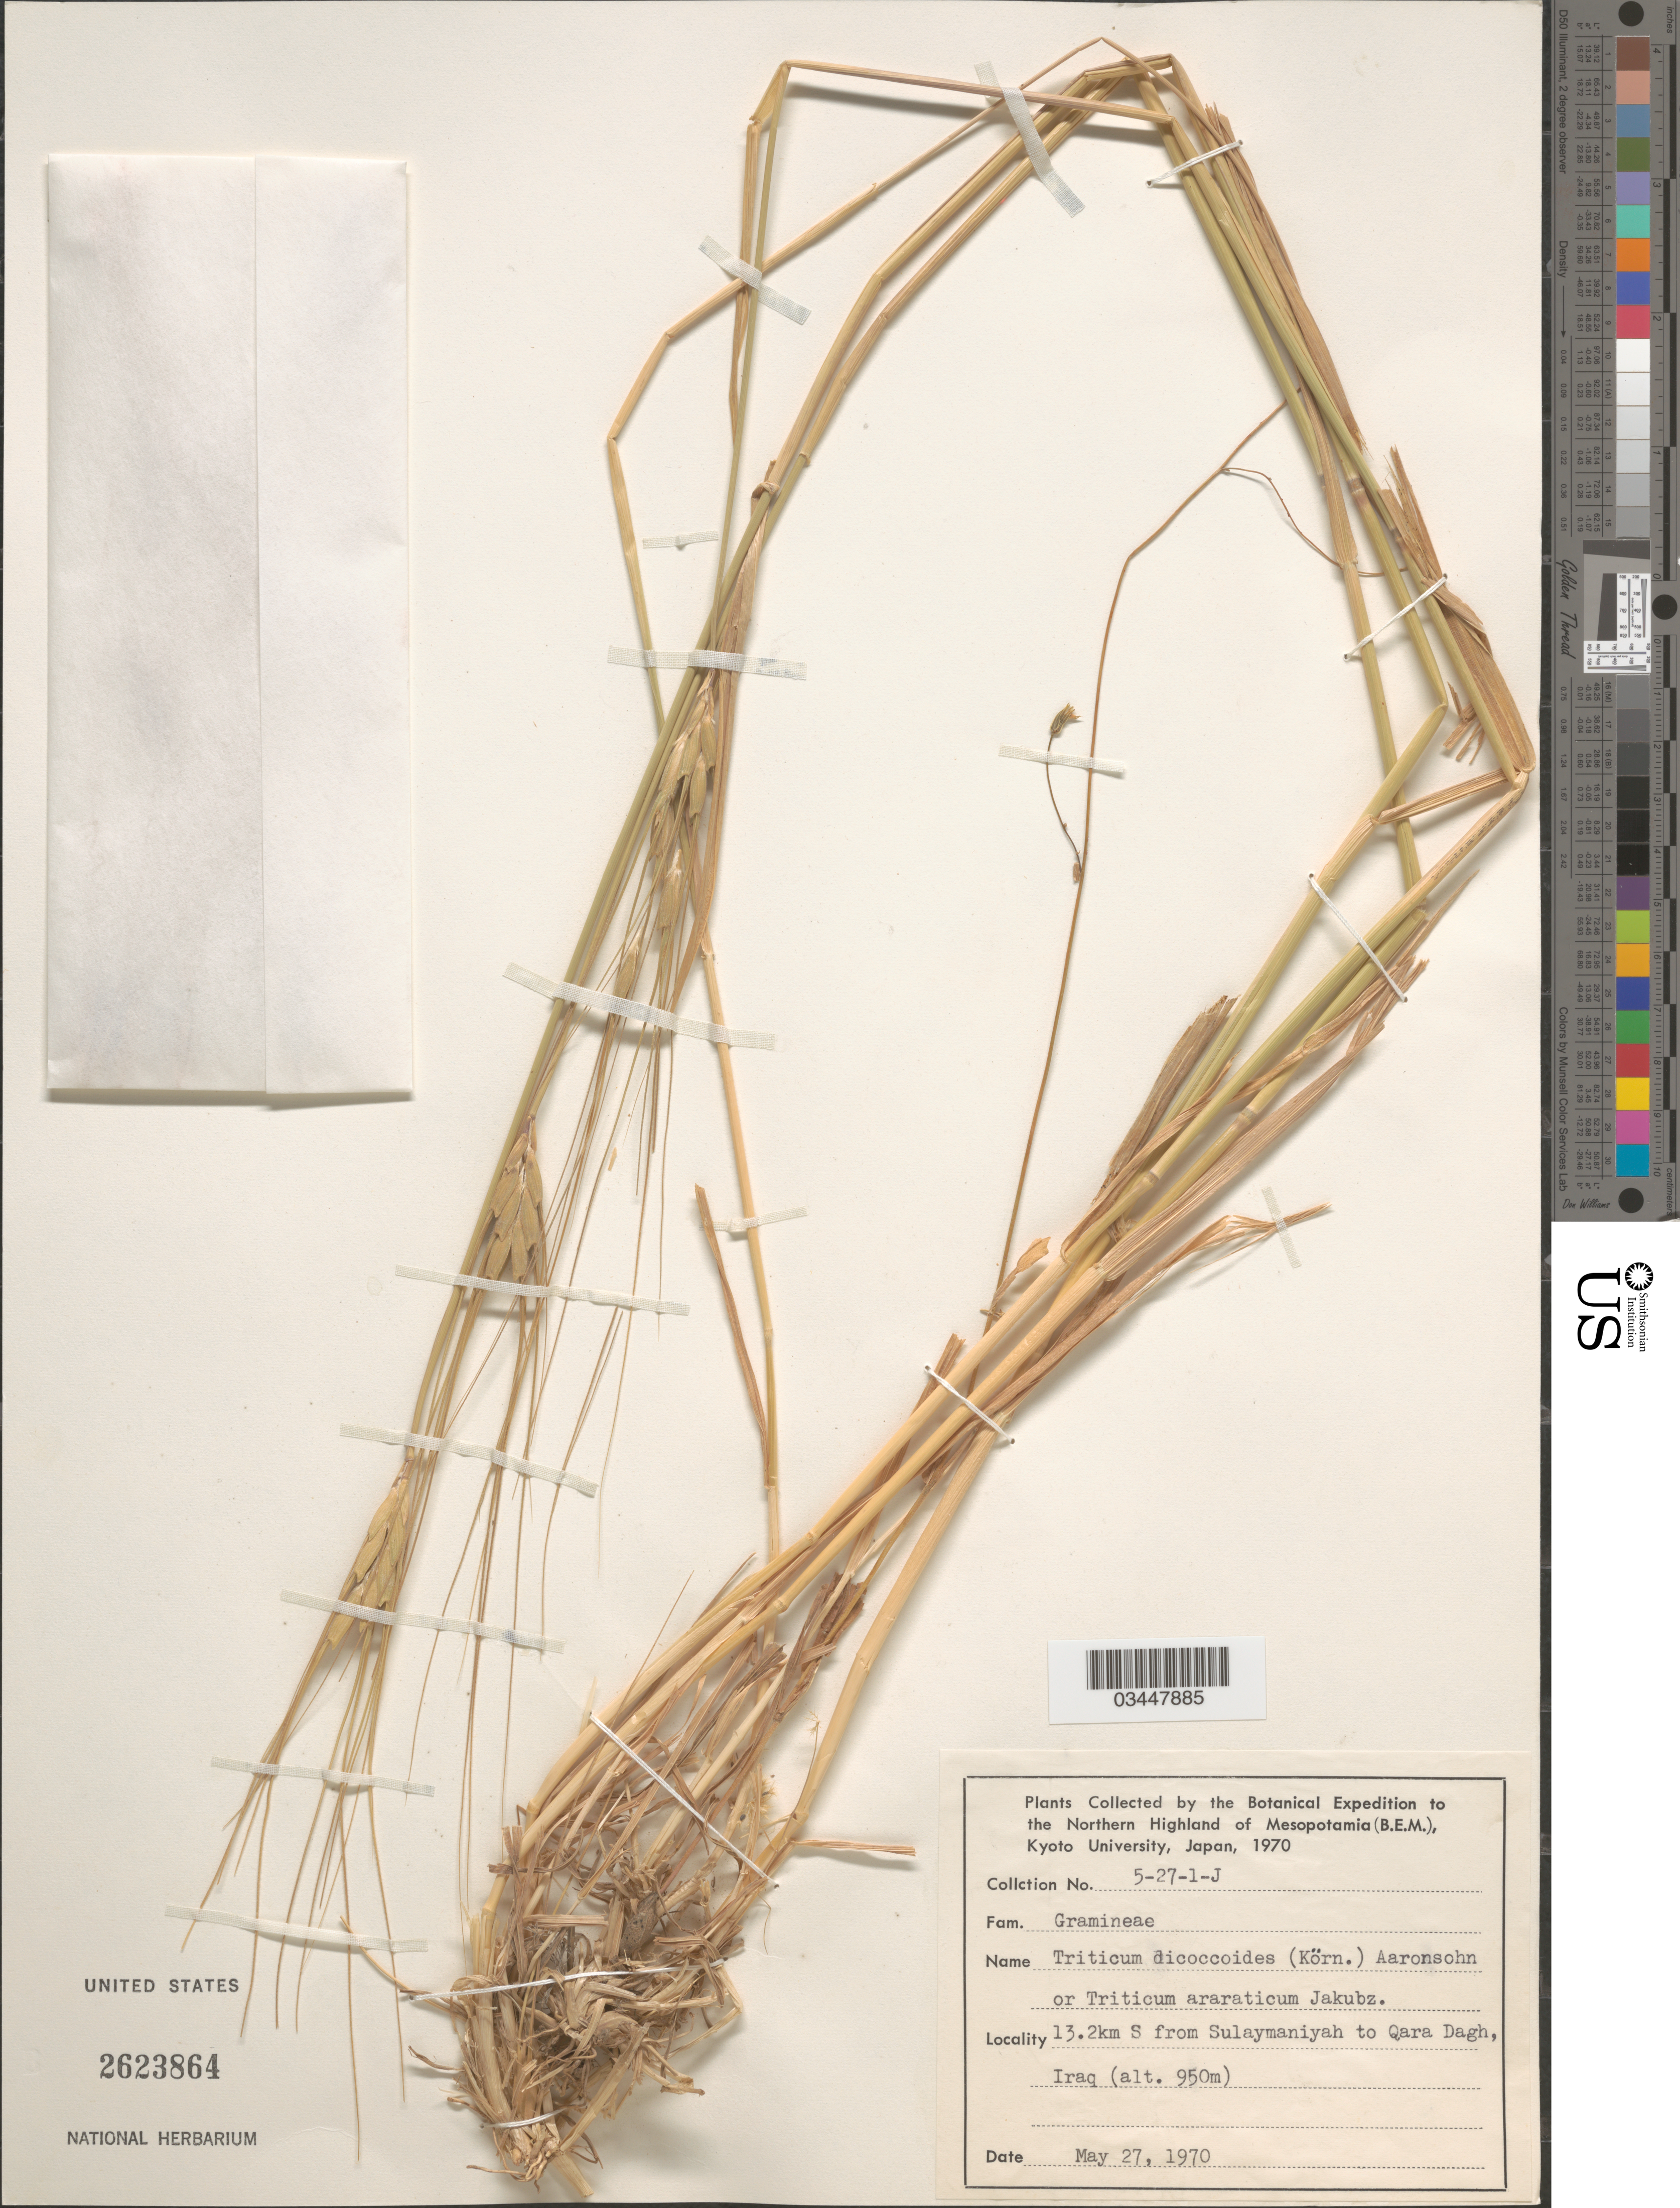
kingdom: Plantae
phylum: Tracheophyta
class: Liliopsida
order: Poales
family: Poaceae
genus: Triticum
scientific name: Triticum dicoccoides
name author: (Körn.) Körn. ex Schweinf.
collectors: Botanical Expedition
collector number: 5-27-1-J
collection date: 1970-05-27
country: Iraq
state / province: As Sulaymānīyah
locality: To the Northern Highland of Mesopotamia (B.E.M.). 13.2km S from Sulaymaniyah to Qara Dagh.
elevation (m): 950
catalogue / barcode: US 2623864